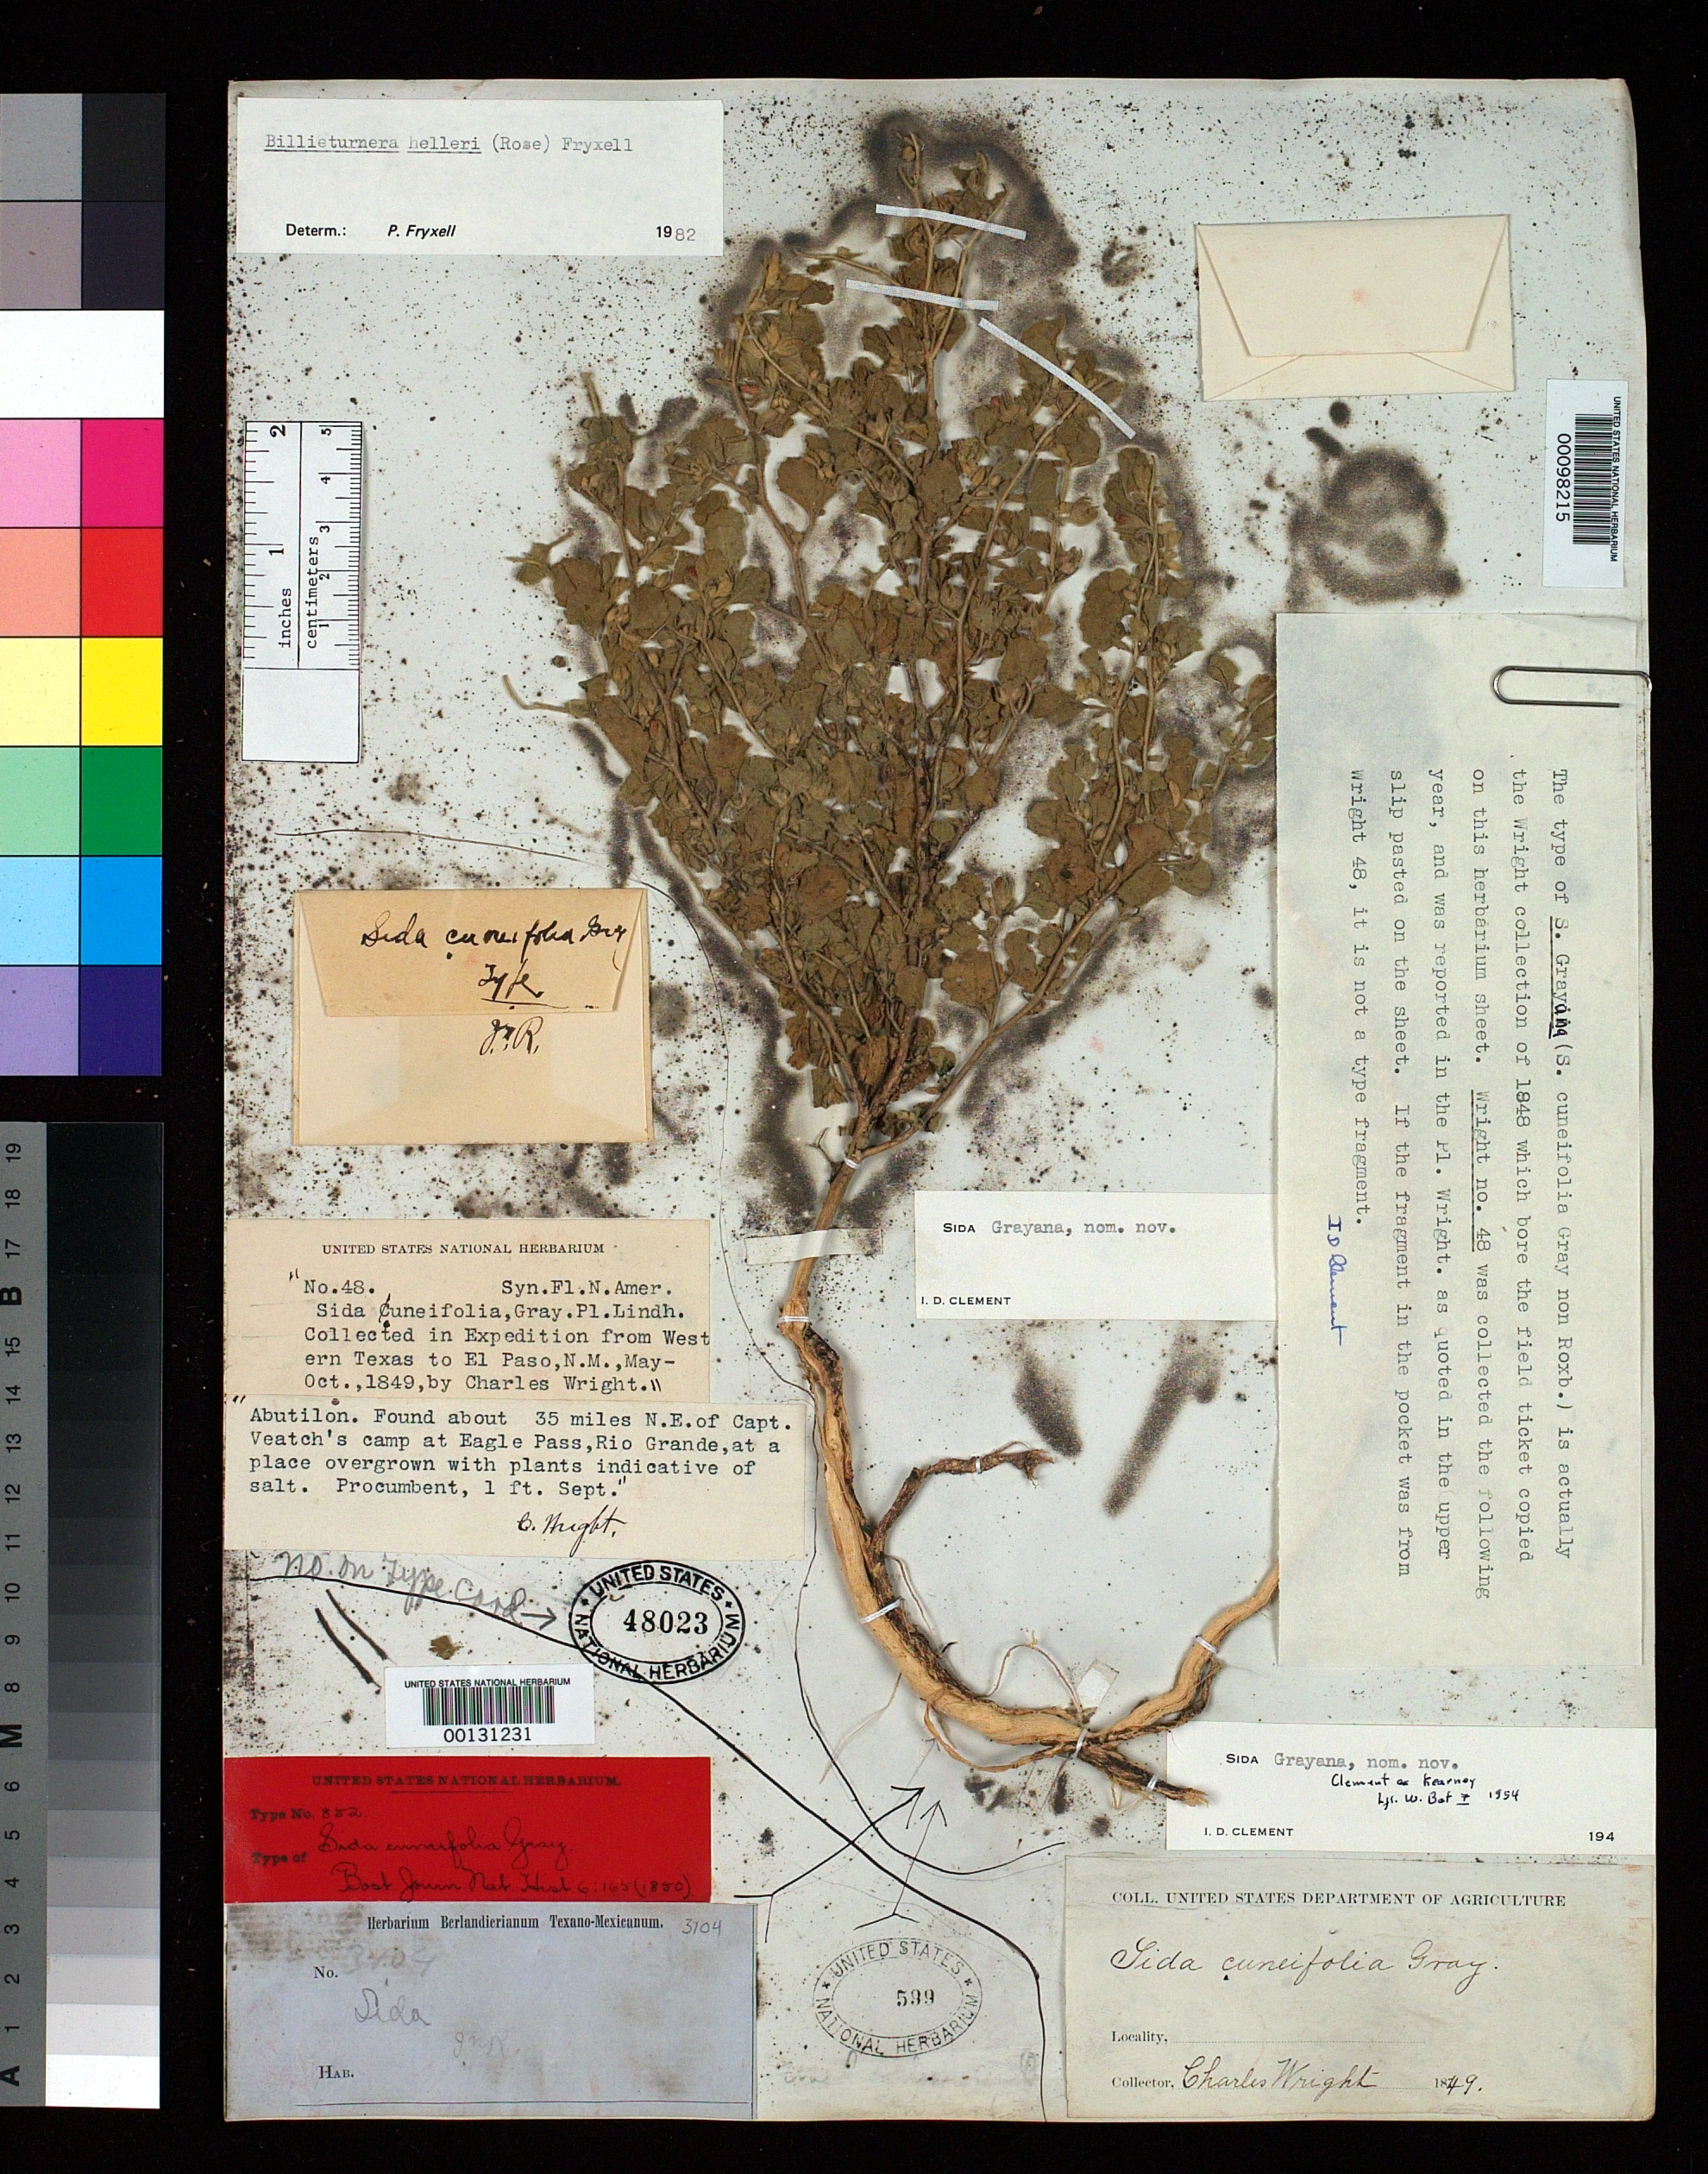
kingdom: Plantae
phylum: Tracheophyta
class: Magnoliopsida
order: Malvales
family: Malvaceae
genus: Sida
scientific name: Sida cuneifolia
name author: A. Gray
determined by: Fryxell, Paul A.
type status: Possible Type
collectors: C. Wright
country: United States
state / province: Texas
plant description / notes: Later homonym of Sida cuneifolia Roxb. (1832).; Also a type of Sida grayana Clement, nom. nov.; Sheet with confusing labels and annotations but apparently mounted with two collections, one or both possibly not type material; see attached notes by Clement.; Replacement name for Sida cuneifolia A. Gray (1850), non S. cuneifolia Roxb. (1832).; Also a type of Sida cuneifolia A. Gray, nom. illeg.; Sheet with confusing labels and annotations but apparently mounted with two collections, one or both possibly not type material; see attached notes by Clement.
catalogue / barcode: US 48023